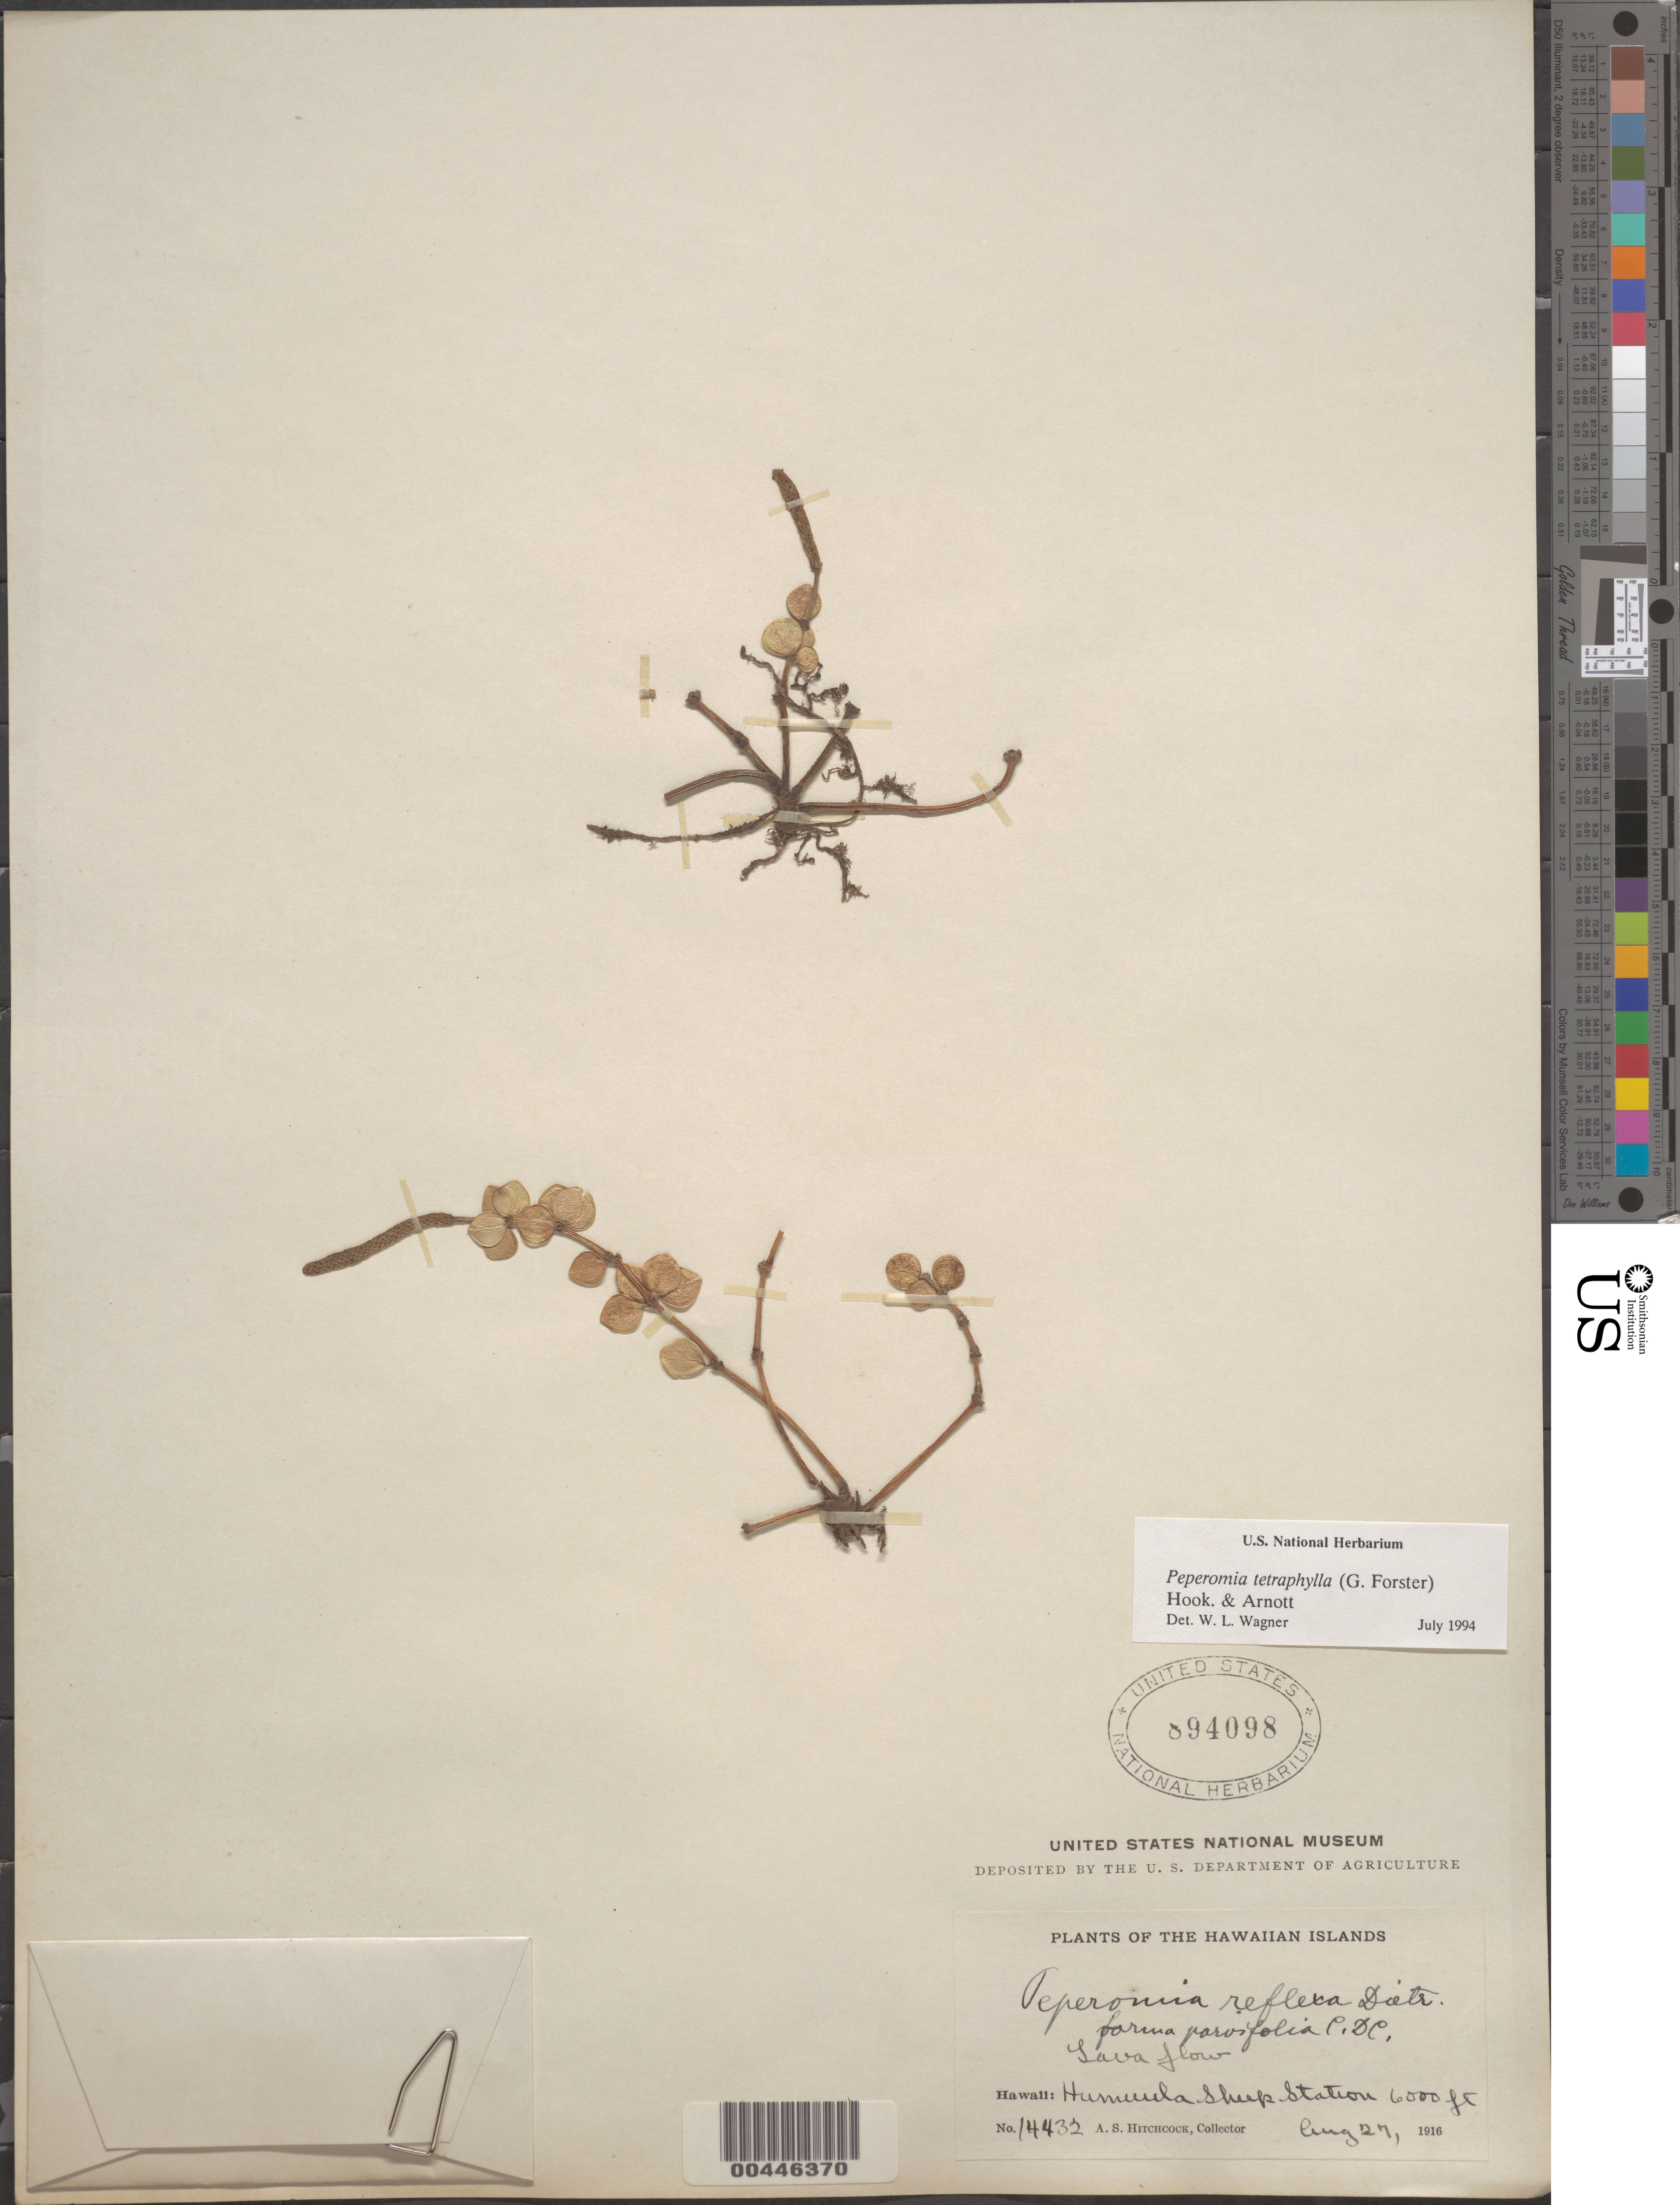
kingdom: Plantae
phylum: Tracheophyta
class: Magnoliopsida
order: Piperales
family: Piperaceae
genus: Peperomia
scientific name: Peperomia trichopus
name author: Trel. in J.F. Macbr.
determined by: Wagner, W. L., (BOT), Smithsonian Institution - National Museum of Natural History (UNITED STATES)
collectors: A. S. Hitchcock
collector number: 14432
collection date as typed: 27 Aug 1916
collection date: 1916-08-27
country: United States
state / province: Hawaii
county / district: Hawaii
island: Hawaii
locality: Humuula Sheep Station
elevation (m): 1829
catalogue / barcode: US 894098